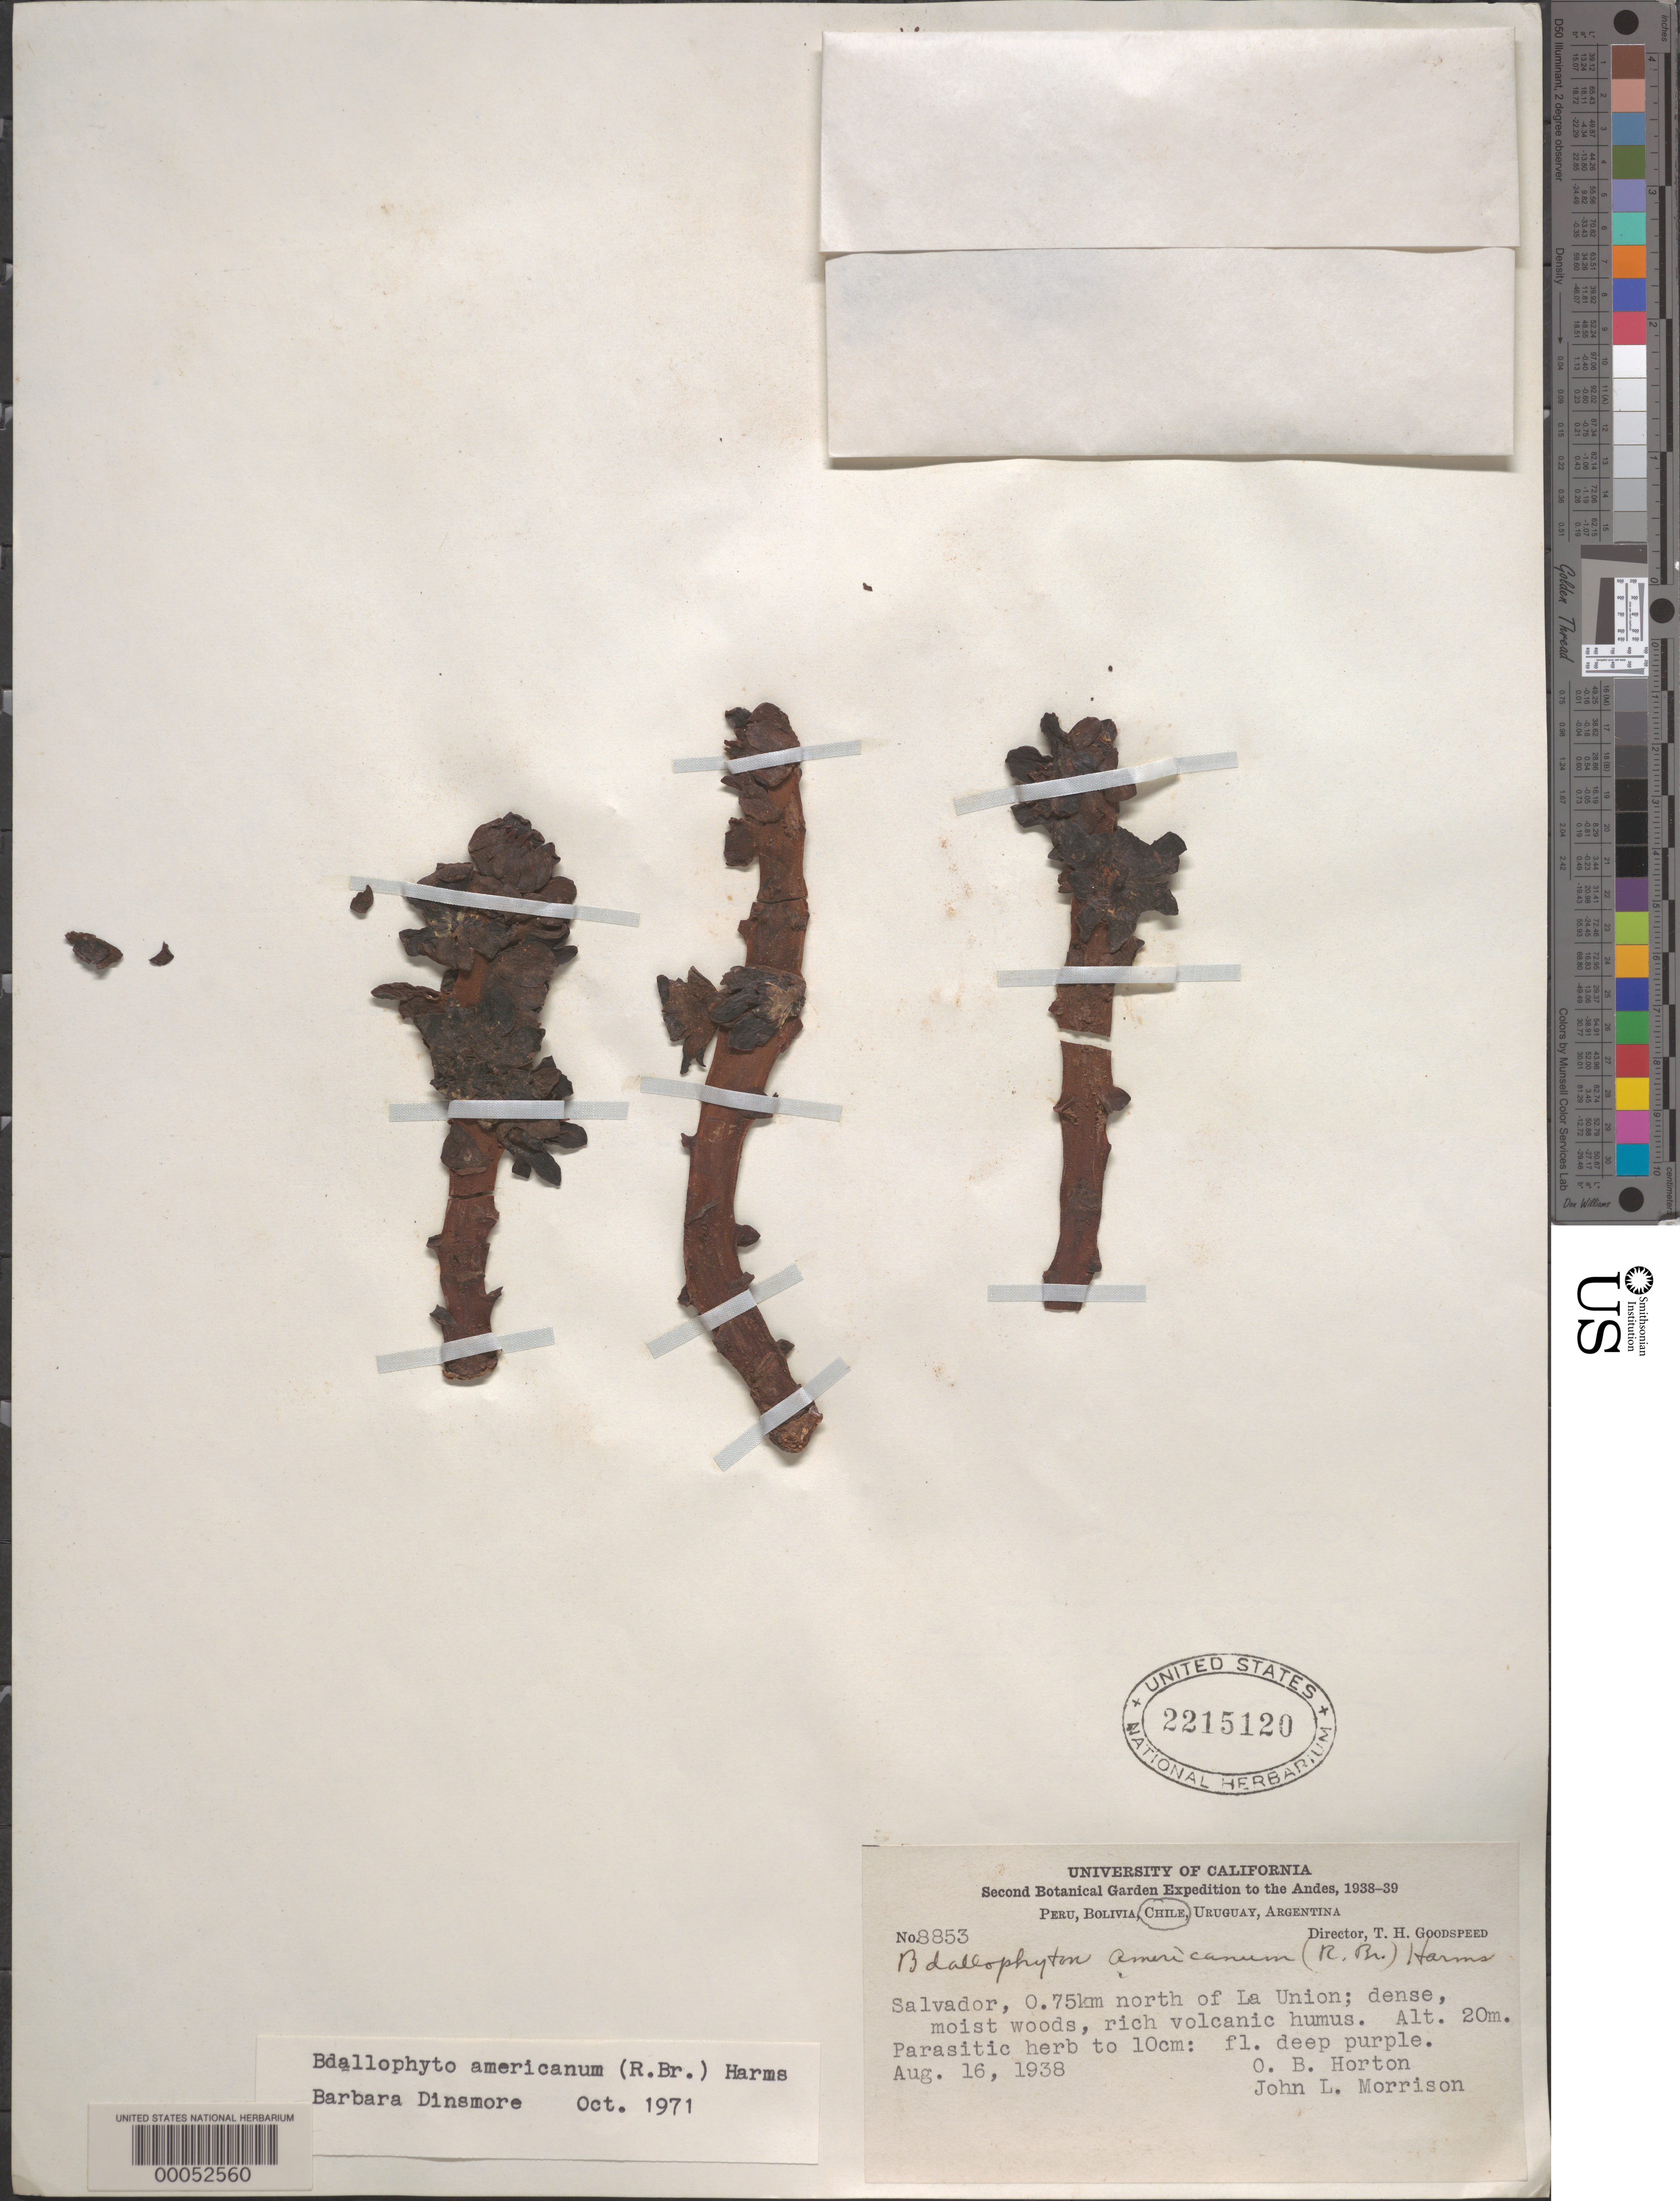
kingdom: Plantae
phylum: Tracheophyta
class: Magnoliopsida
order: Malvales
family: Cytinaceae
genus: Bdallophytum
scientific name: Bdallophytum americanum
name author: (R. Br.) Eichler ex Solms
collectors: J. L. Morrison & O. B. Horton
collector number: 8853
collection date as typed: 16 Aug 1938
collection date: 1938-08-16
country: Chile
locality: Salvador, 0.75 km n of la union.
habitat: Dense, moist woods, rich volcanic humus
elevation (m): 20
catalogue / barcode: US 2215120